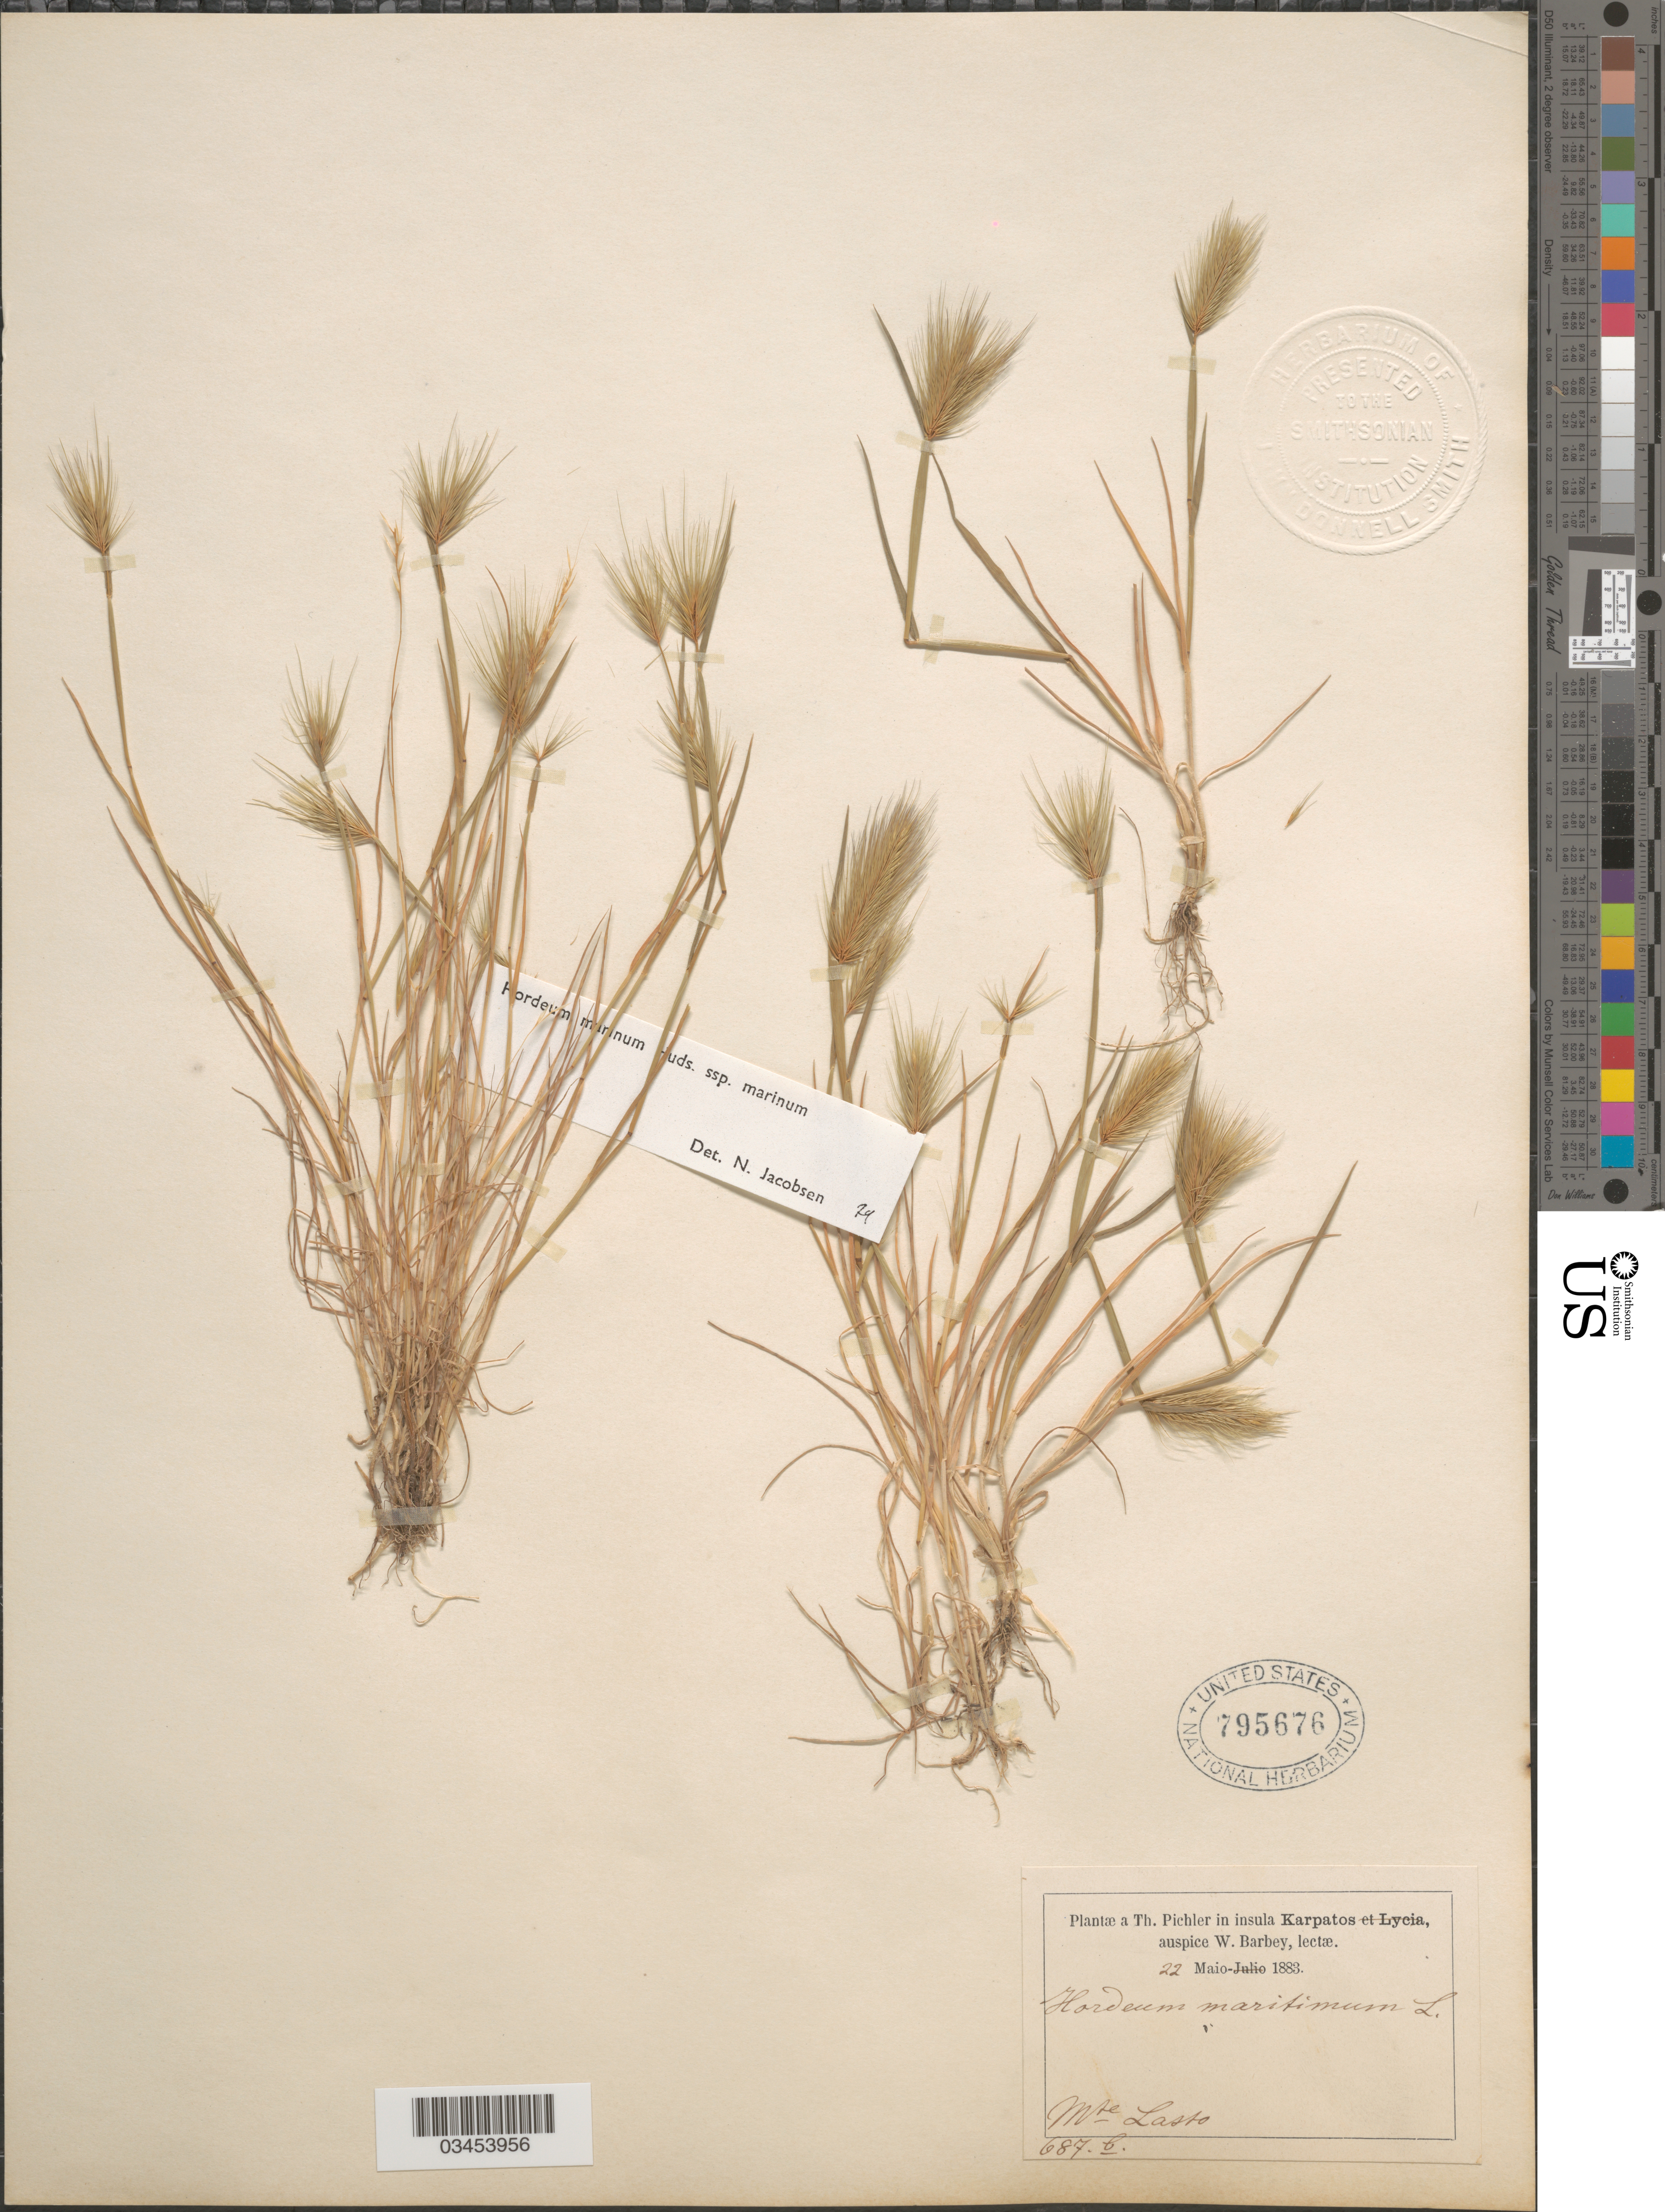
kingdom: Plantae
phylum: Tracheophyta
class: Liliopsida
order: Poales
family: Poaceae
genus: Hordeum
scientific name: Hordeum marinum subsp. marinum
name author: Huds.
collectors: T. Pichler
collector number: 687b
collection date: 1883-05-22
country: Greece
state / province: South Aegean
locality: In insula Karpatos. Mte Lasto.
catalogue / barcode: US 795676